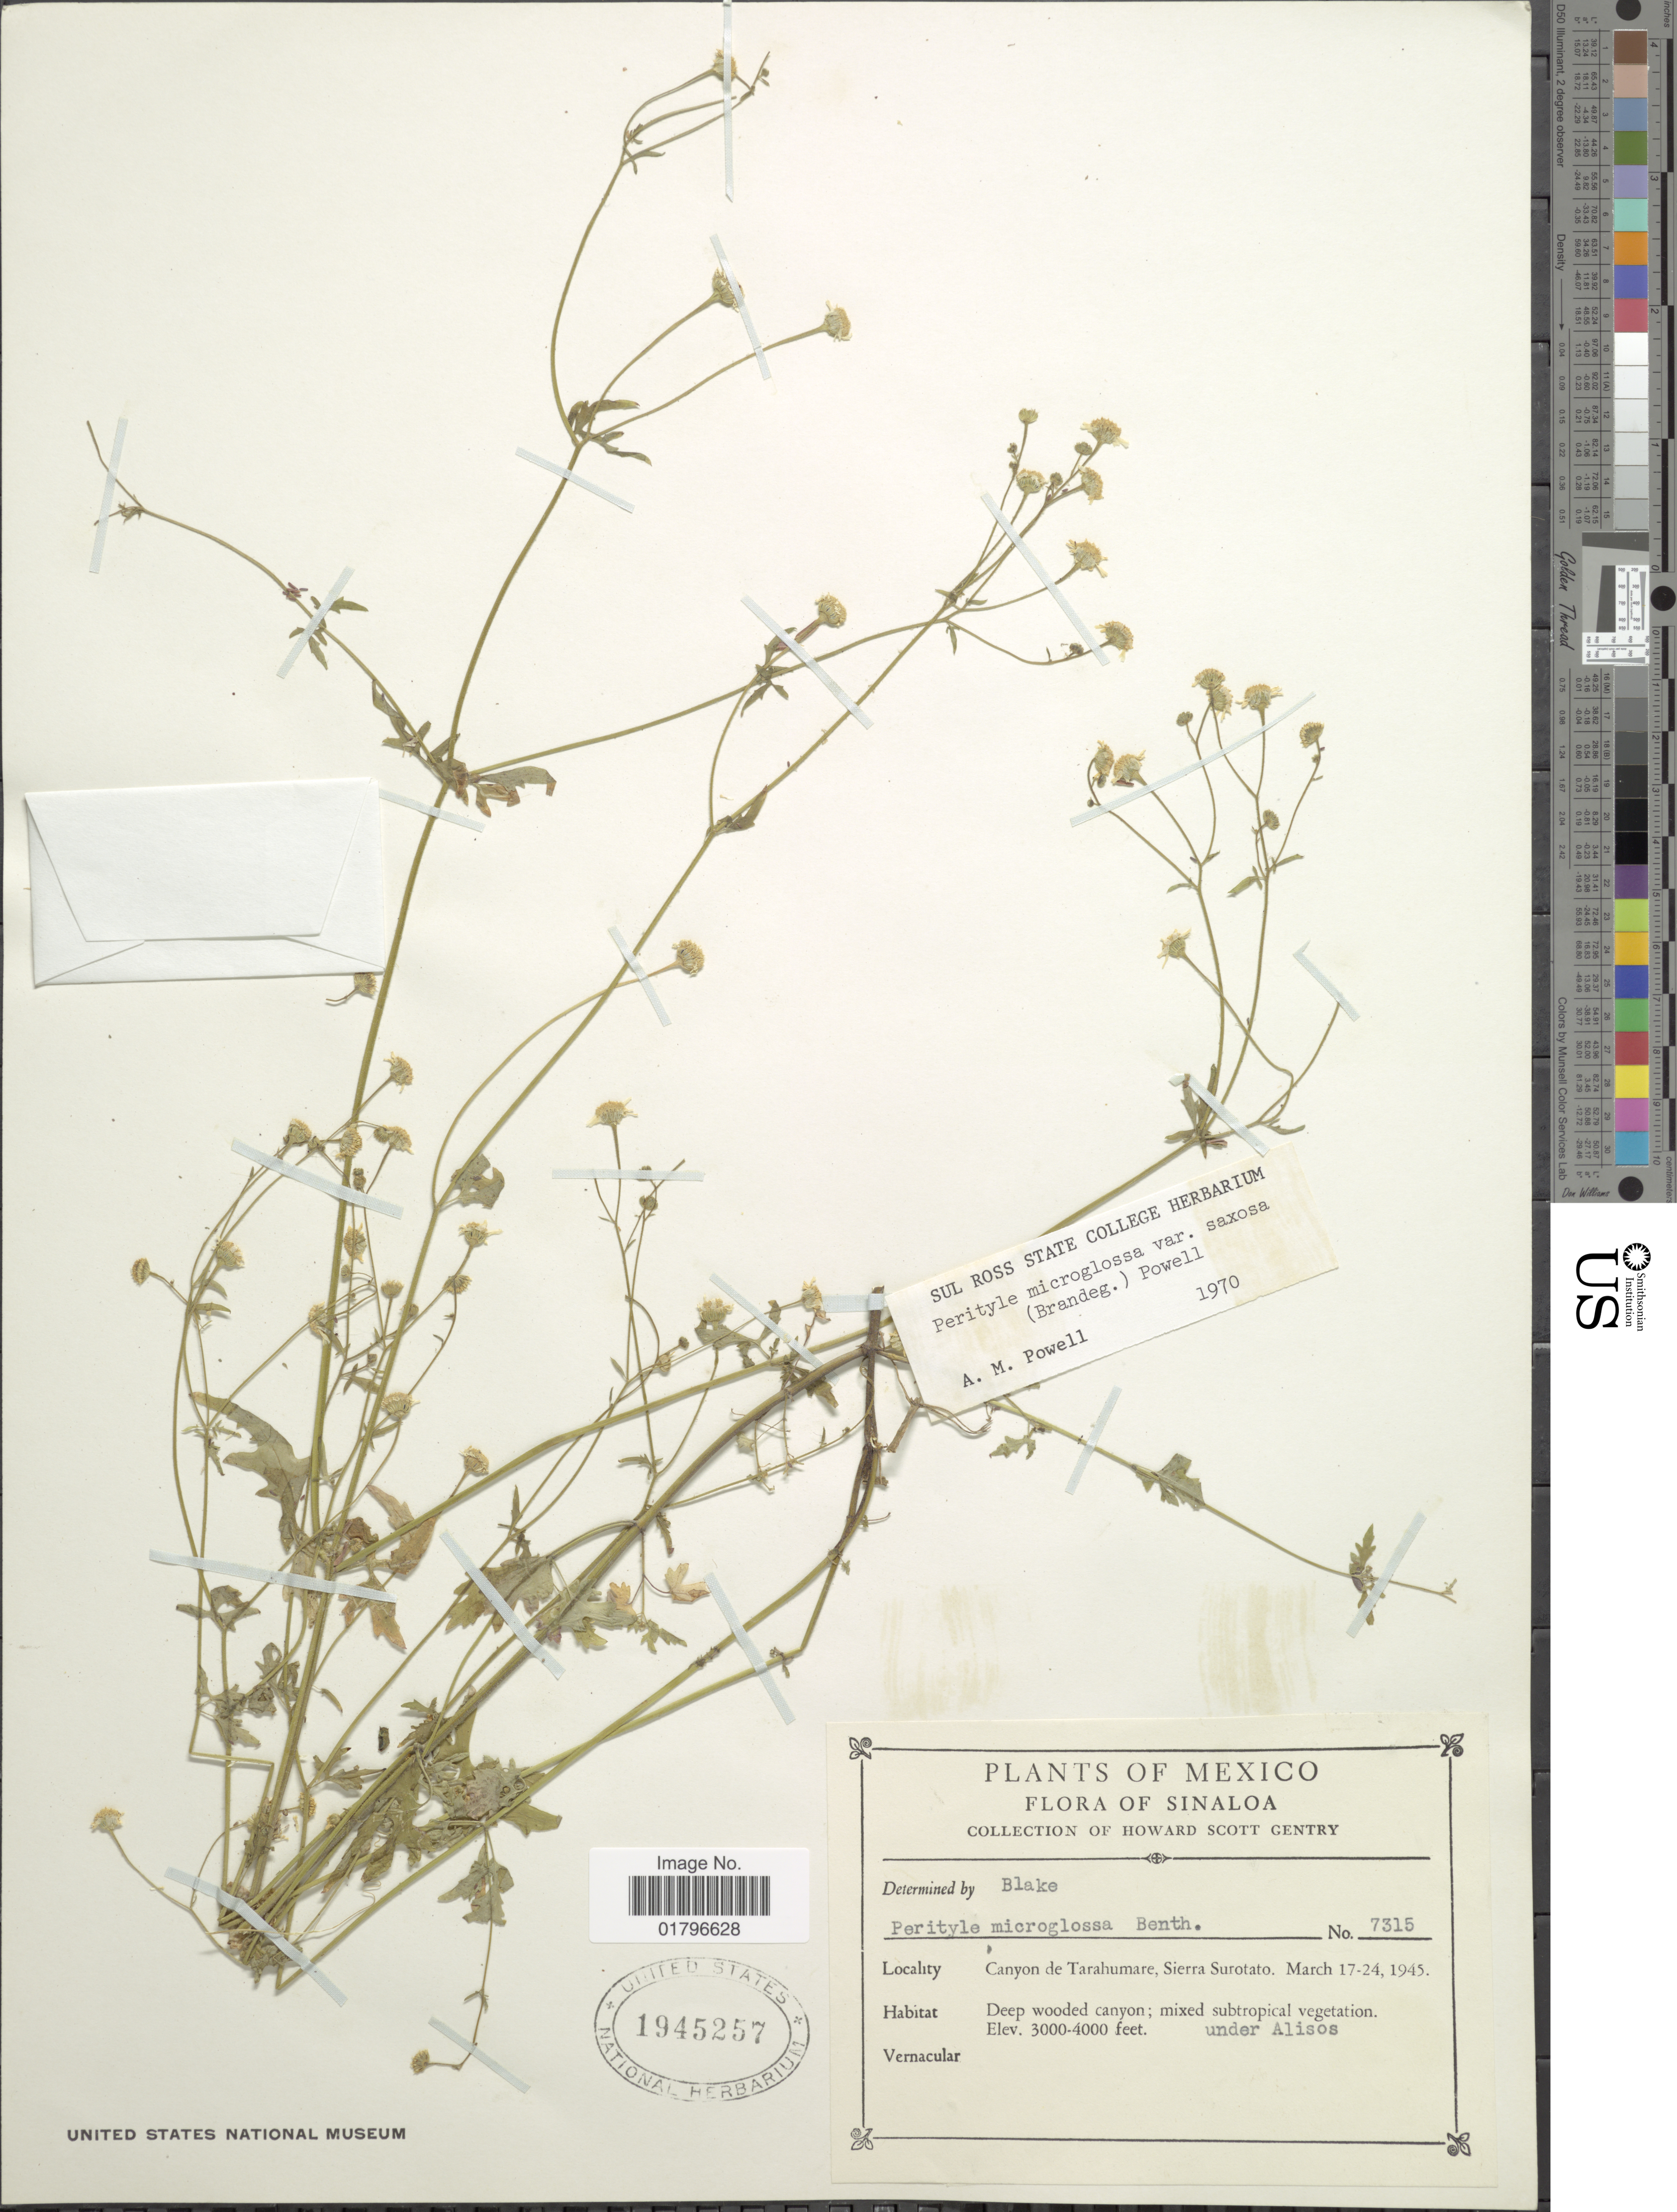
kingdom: Plantae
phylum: Tracheophyta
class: Magnoliopsida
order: Asterales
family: Asteraceae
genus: Perityle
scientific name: Perityle microglossa var. saxosa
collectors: H. S. Gentry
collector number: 7315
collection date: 1945-03-17/1945-03-24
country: Mexico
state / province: Sinaloa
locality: Canyon de Tarahumare, Sierra Surotato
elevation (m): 914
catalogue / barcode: US 1945257